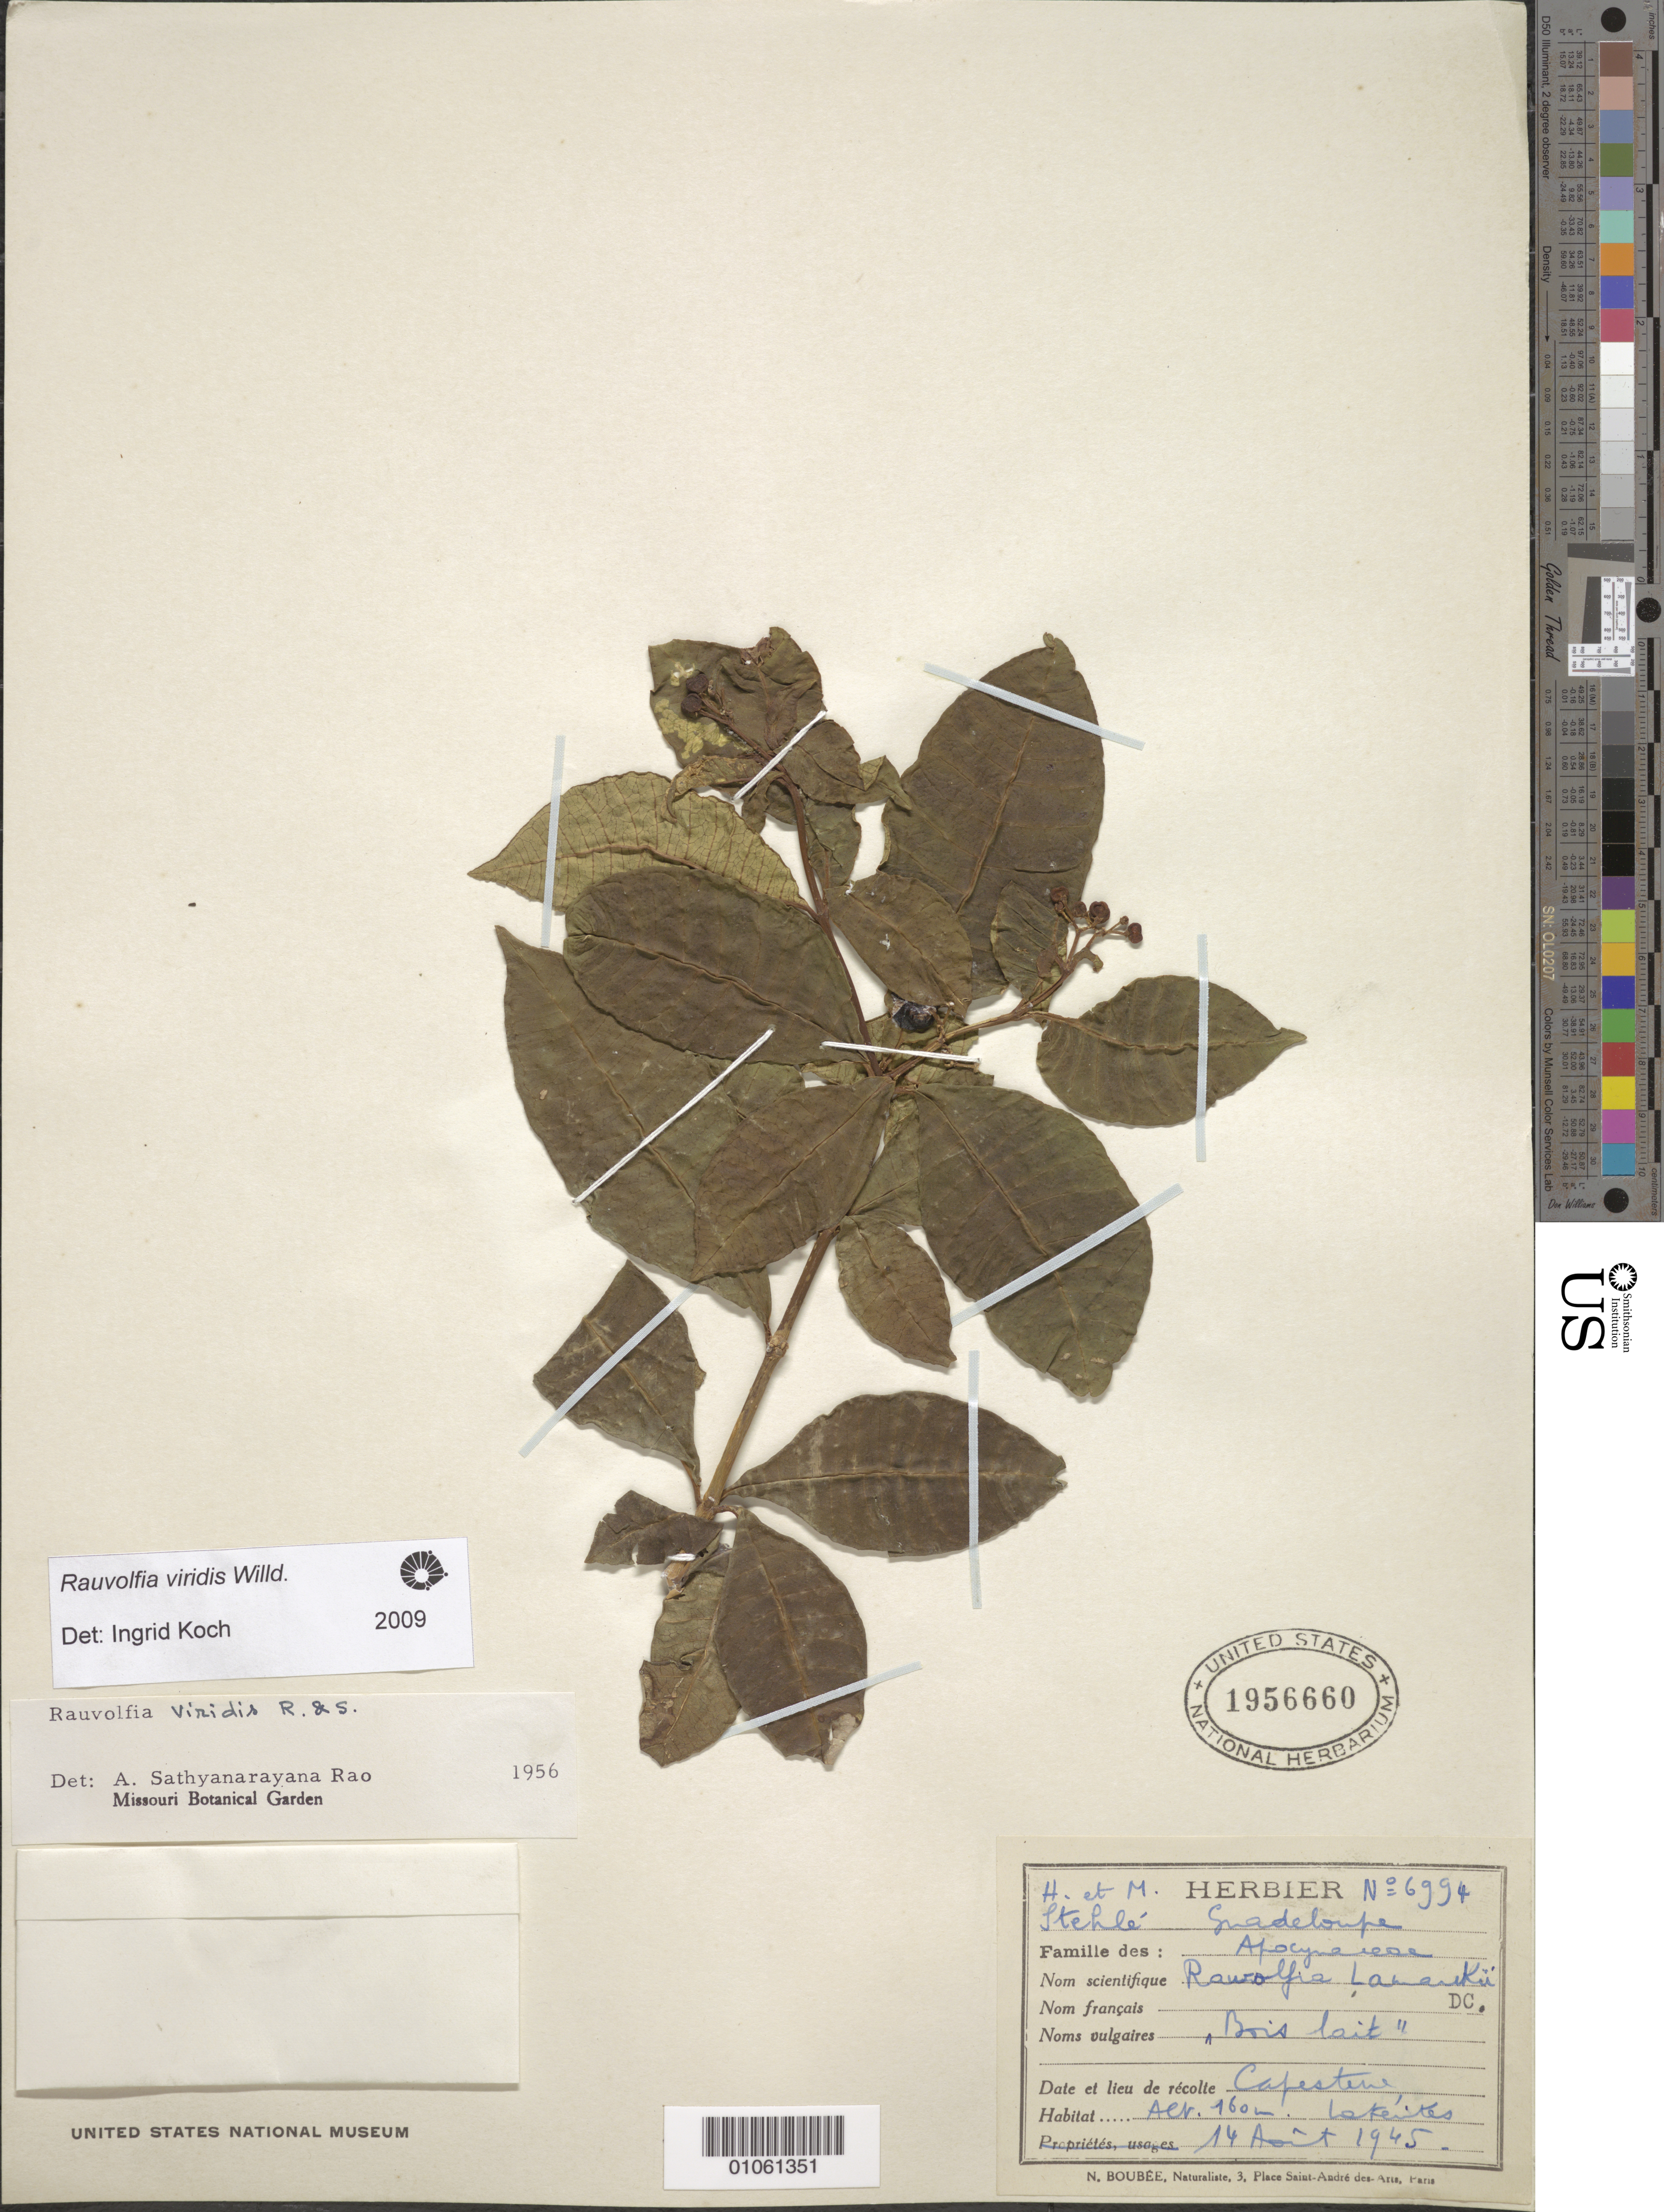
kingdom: Plantae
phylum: Tracheophyta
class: Magnoliopsida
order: Gentianales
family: Apocynaceae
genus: Rauvolfia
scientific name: Rauvolfia viridis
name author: Willd. ex Roem. & Schult.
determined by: Koch, I.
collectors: H. Stehlé & M. Stehlé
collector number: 6994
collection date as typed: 14 Aug 1945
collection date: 1945-08-14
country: Guadeloupe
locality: Capestine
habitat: Laterites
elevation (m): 160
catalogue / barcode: US 1956660